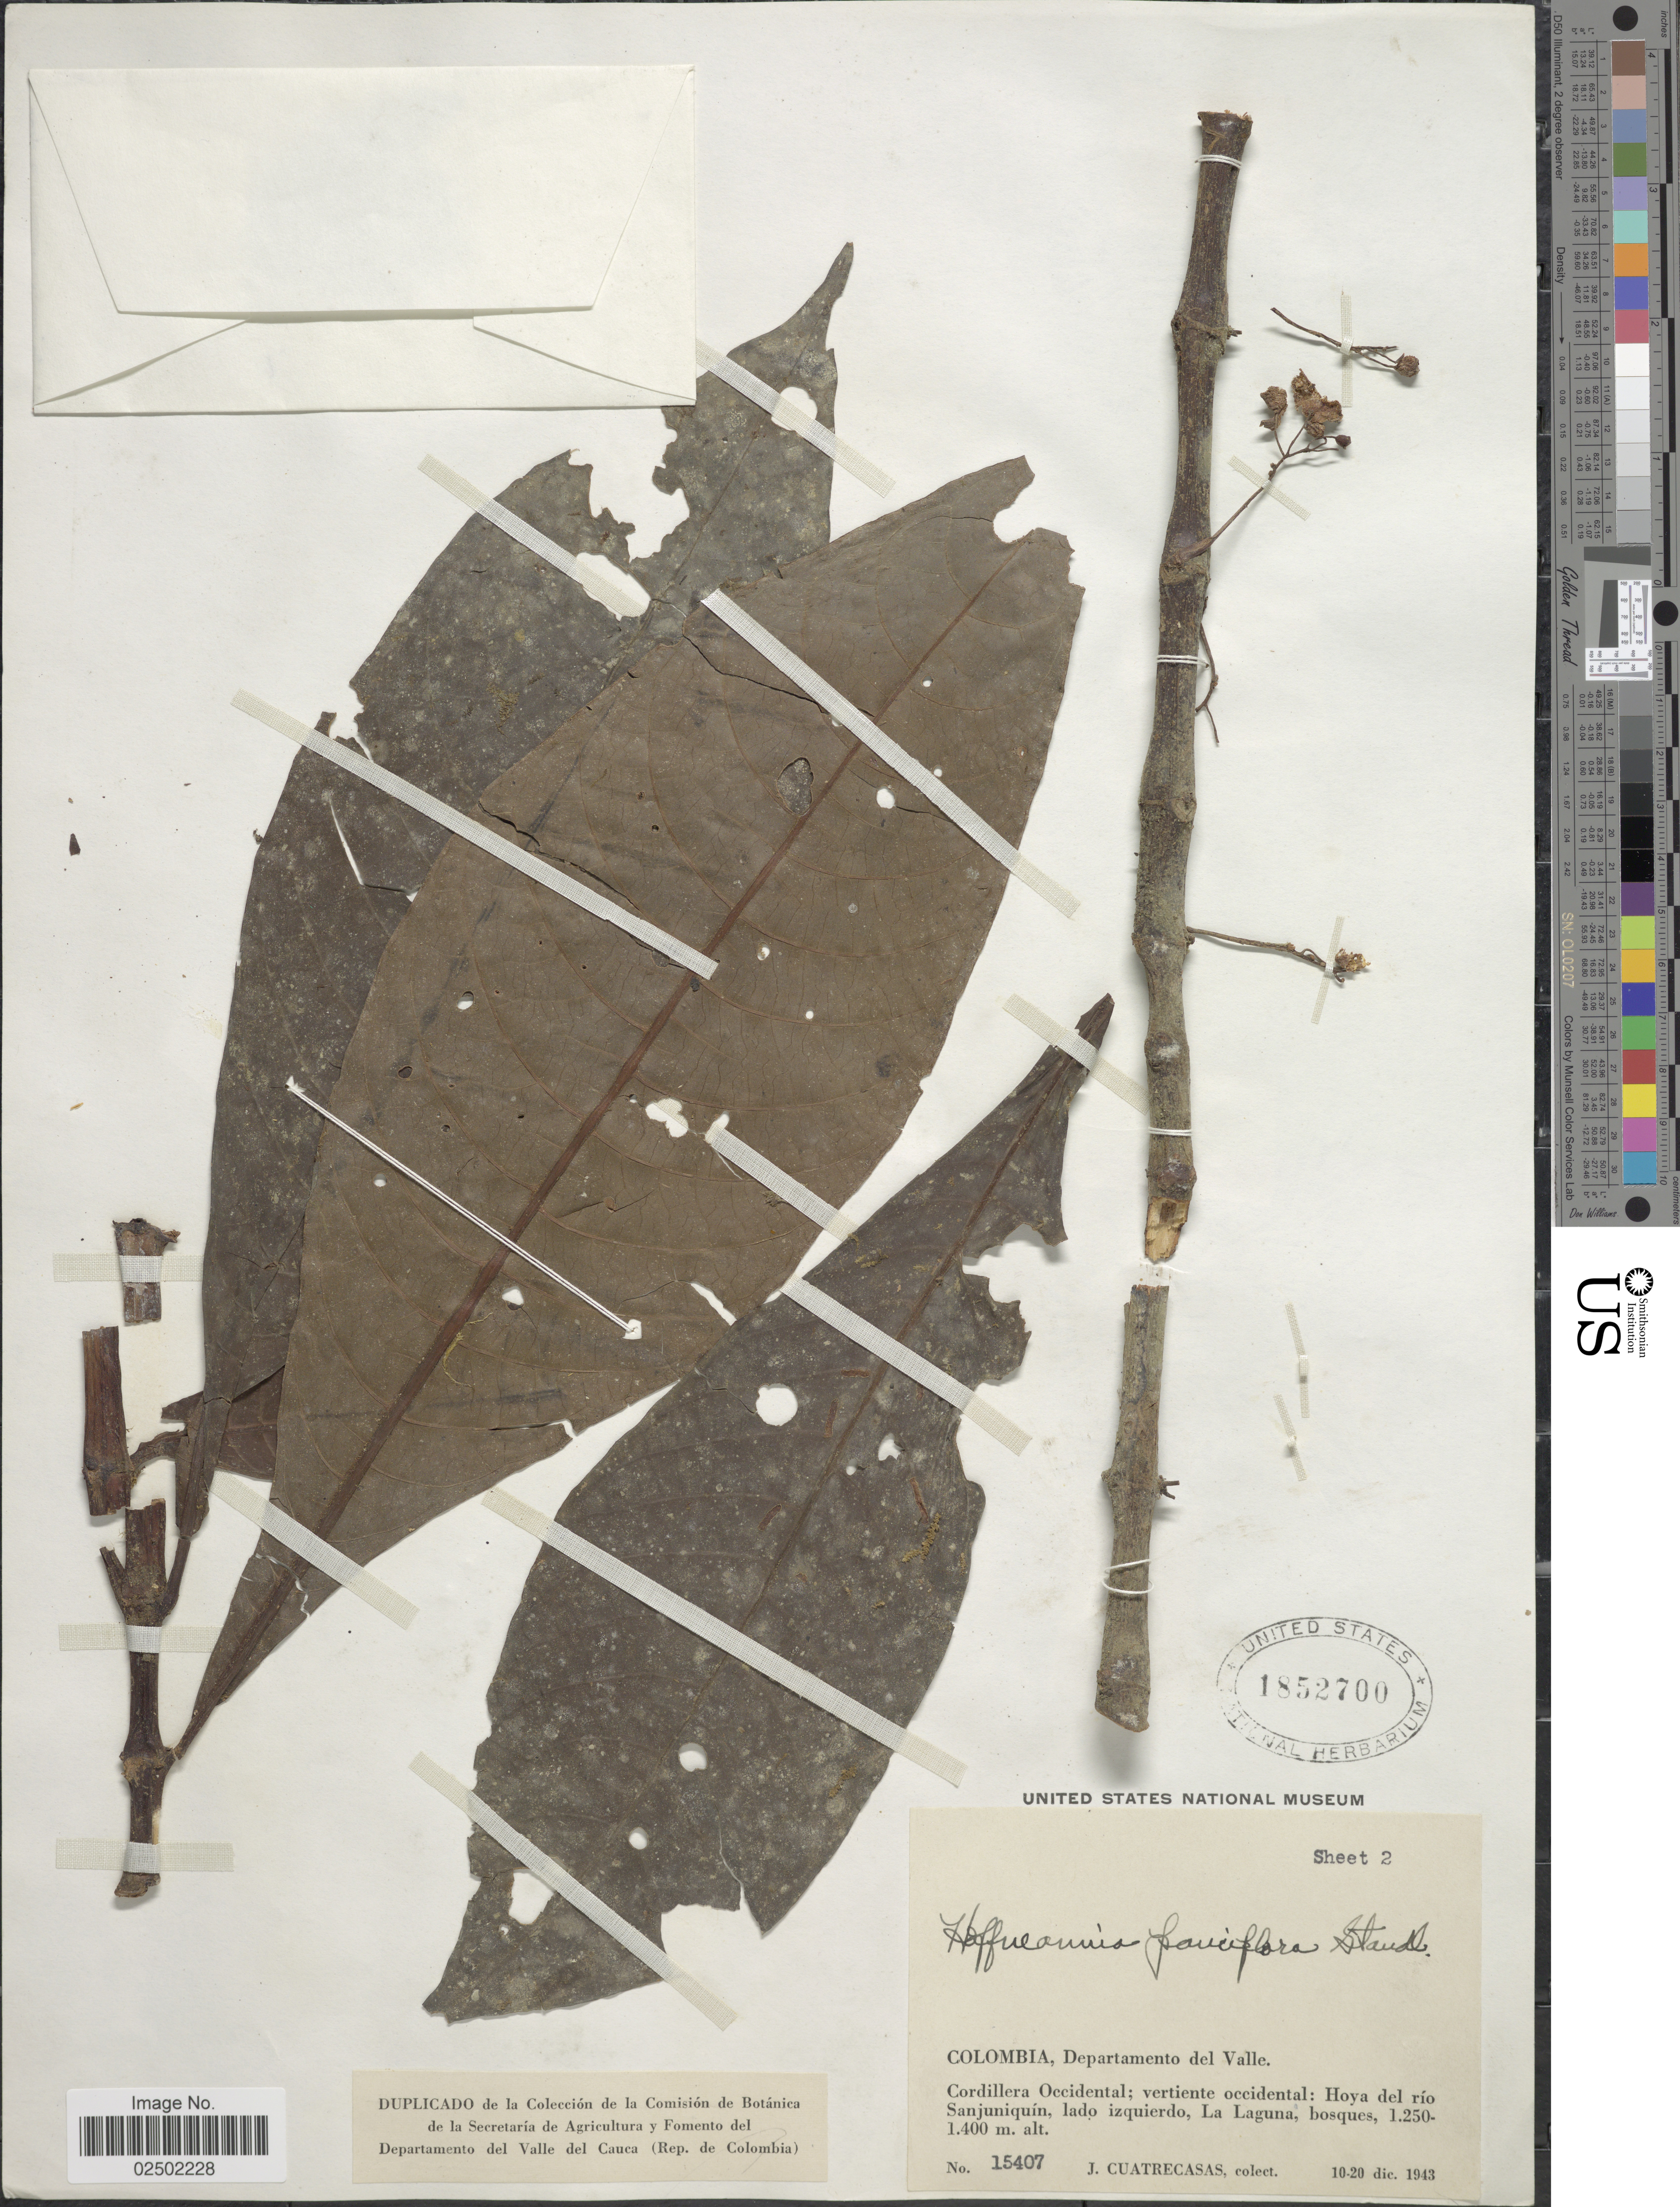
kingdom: Plantae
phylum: Tracheophyta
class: Magnoliopsida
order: Gentianales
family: Rubiaceae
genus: Hoffmannia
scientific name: Hoffmannia pauciflora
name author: Standl.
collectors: J. Cuatrecasas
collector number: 1507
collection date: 1943-12-10/1943-12-20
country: Colombia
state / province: Valle del Cauca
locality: Colombia, Departamento del Valle, Cordillera Occidental, vertiente occidental: Hoya del rio Sanjuniquin, lado izquierdo, La Laguna, bosques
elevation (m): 1250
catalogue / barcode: US 1852700